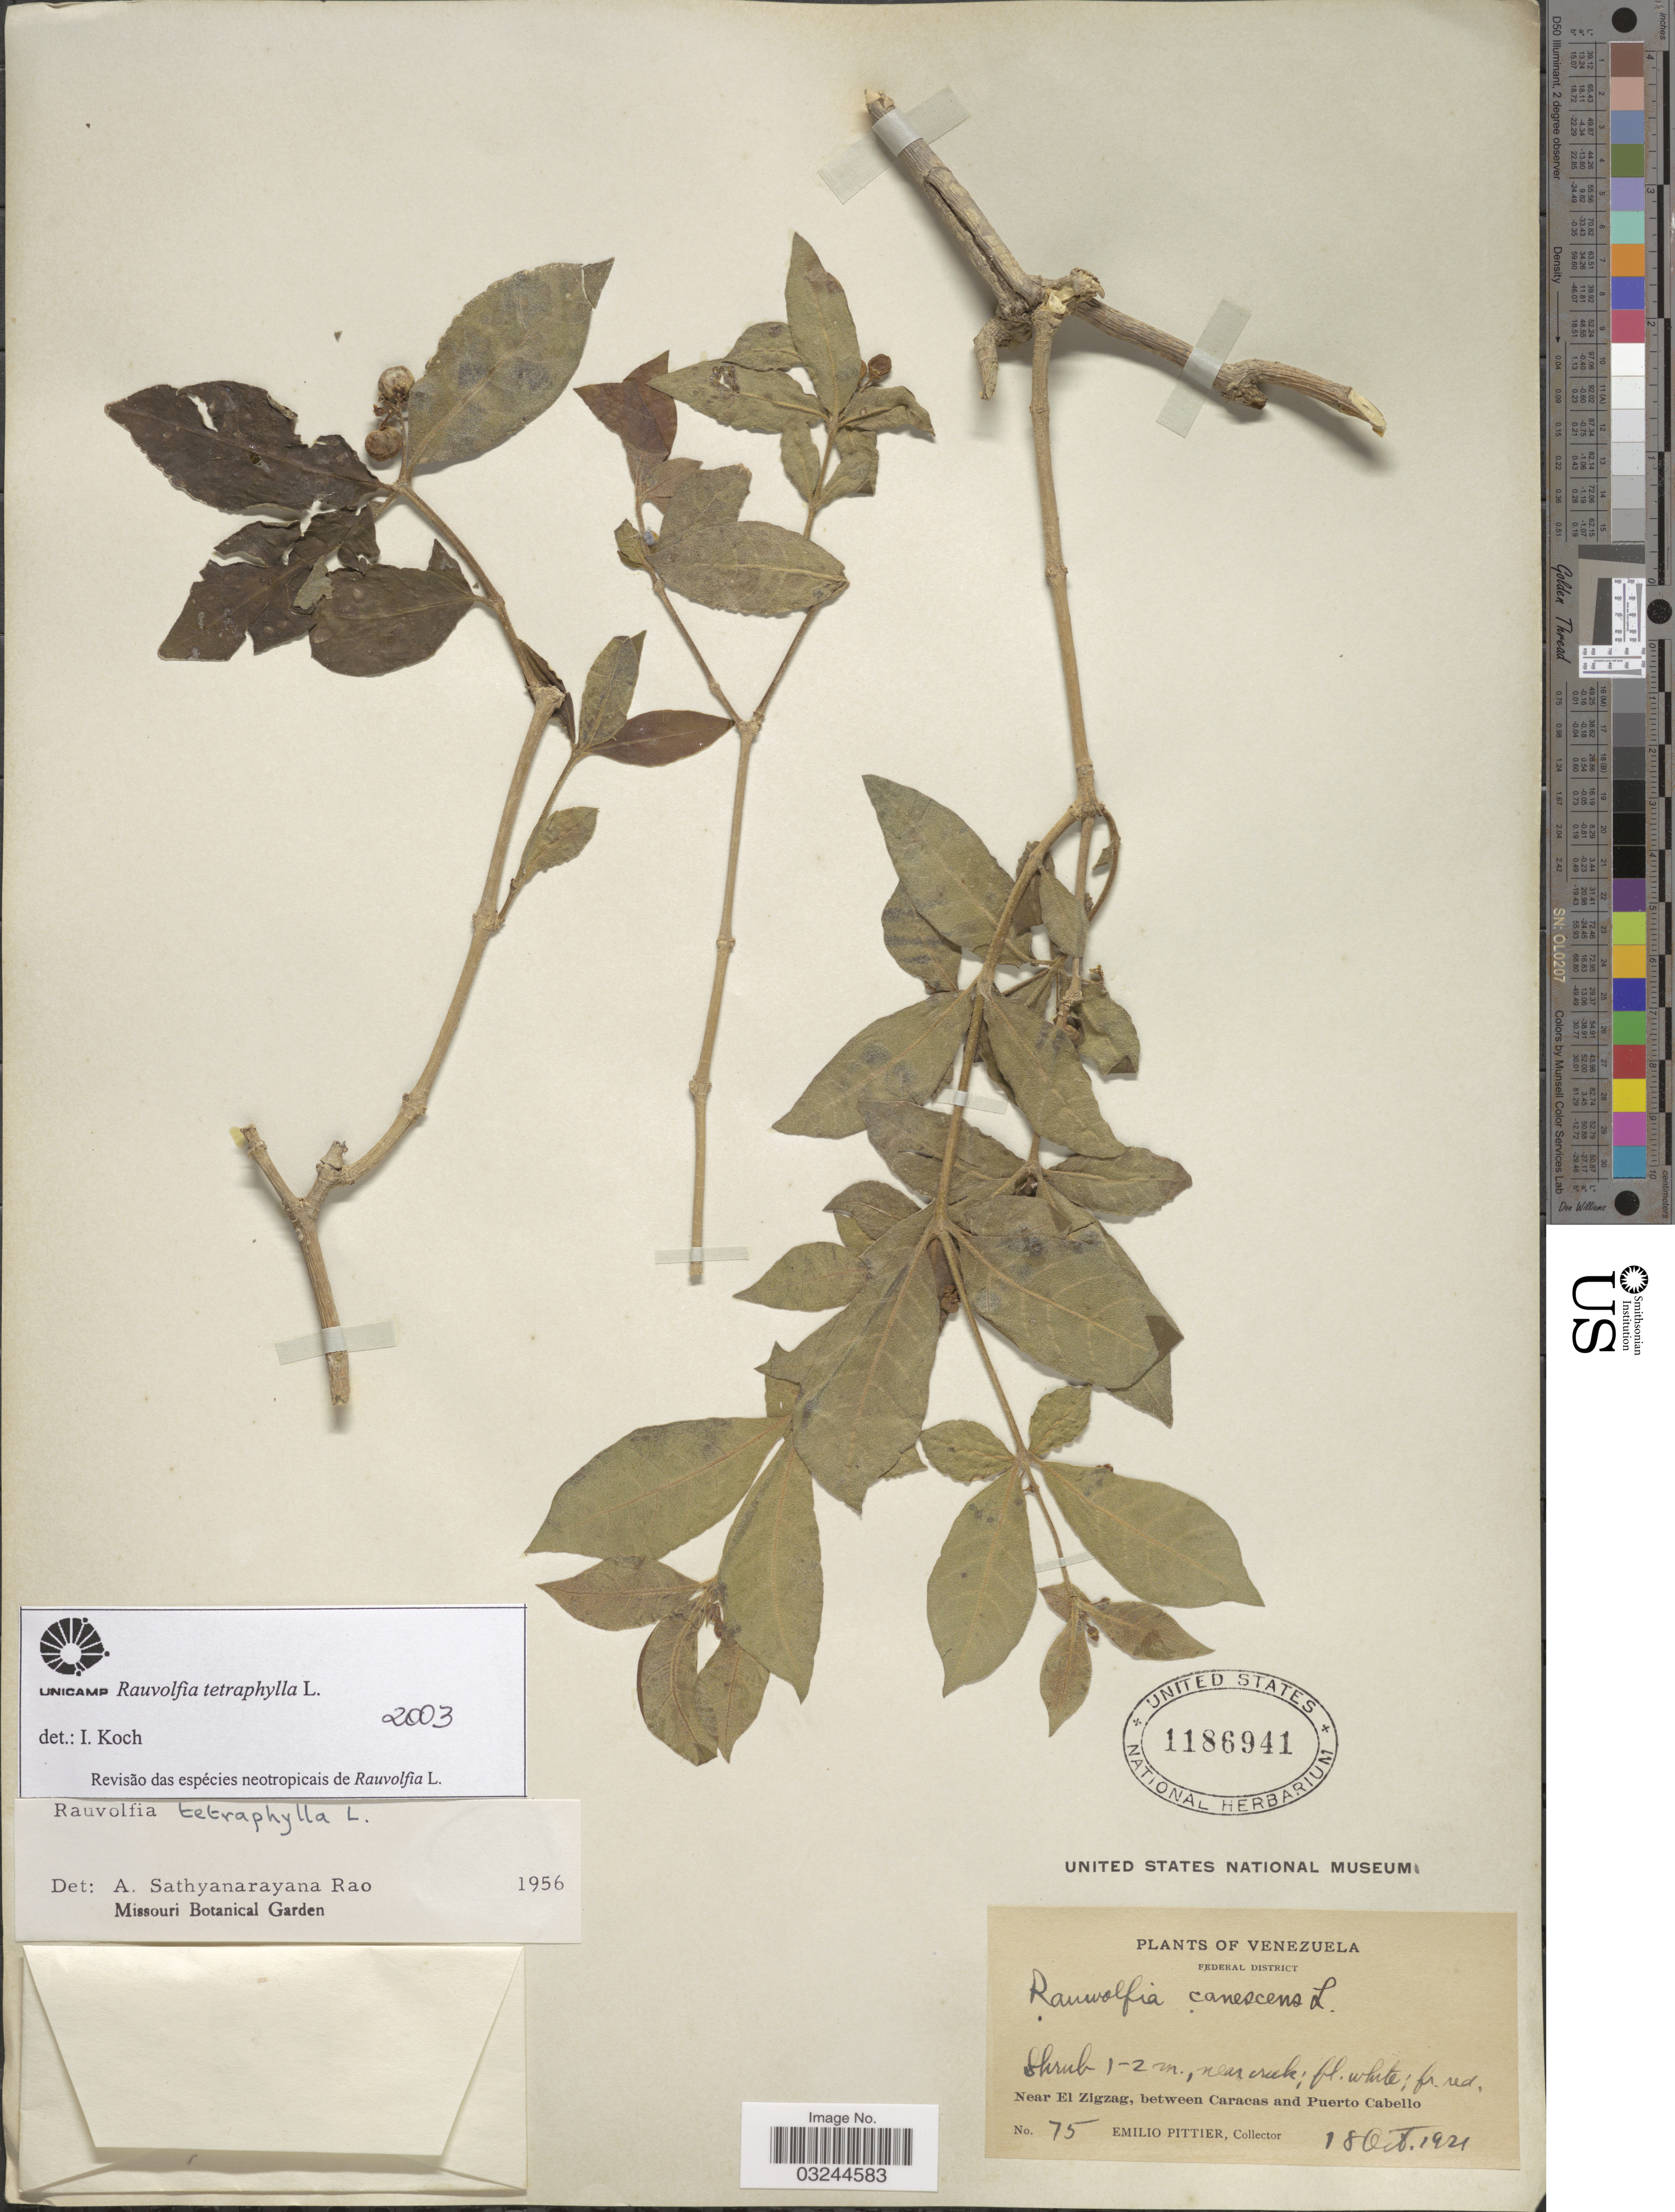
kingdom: Plantae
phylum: Tracheophyta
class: Magnoliopsida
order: Gentianales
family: Apocynaceae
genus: Rauvolfia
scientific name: Rauvolfia tetraphylla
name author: L.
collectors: E. Pittier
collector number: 75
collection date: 1921-10-18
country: Venezuela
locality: Federal District, near creek. Near El Zigzag, between Caracas and Puerto Cabello.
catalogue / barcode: US 1186941